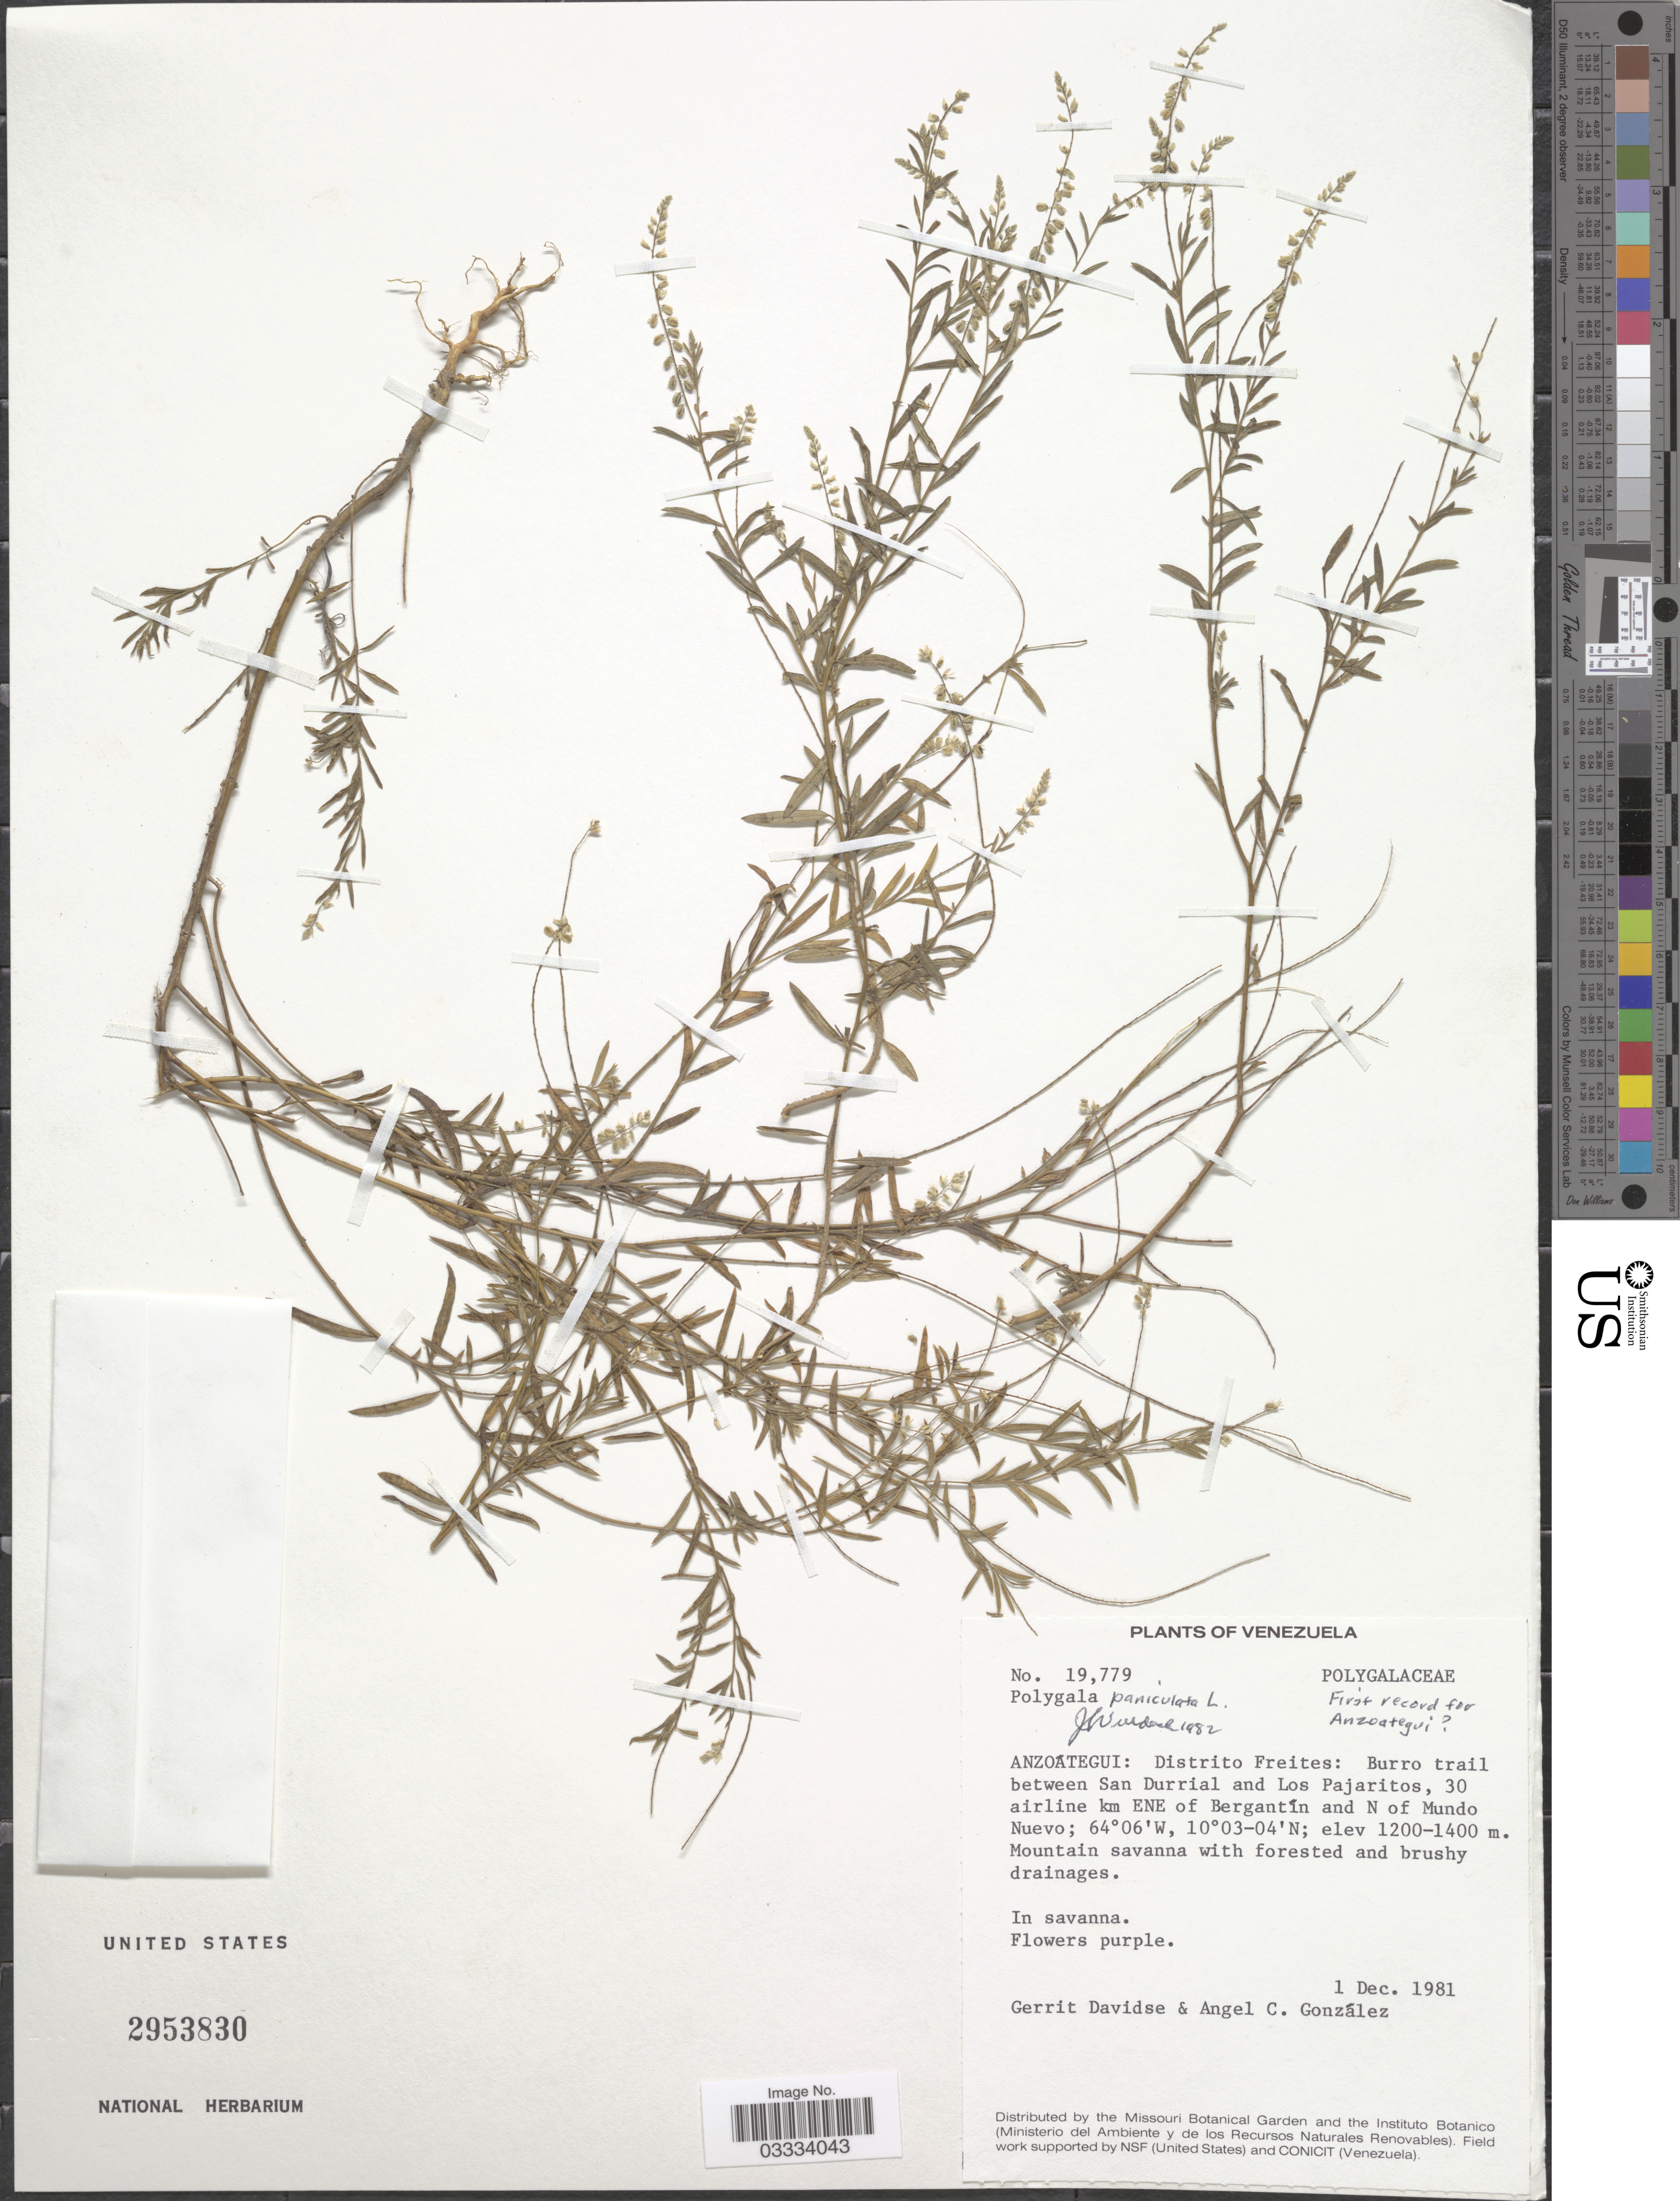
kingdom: Plantae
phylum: Tracheophyta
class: Magnoliopsida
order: Fabales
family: Polygalaceae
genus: Polygala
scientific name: Polygala paniculata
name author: L.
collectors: G. Davidse & A. C. González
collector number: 19779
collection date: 1981-12-01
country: Venezuela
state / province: Anzoategui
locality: Distrito Freitas: Burri trail between San Durrial and Los Pajaritos, 30 airline km ENE of Bergantín and N of Mundo Nuevo.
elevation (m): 1200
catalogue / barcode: US 2953830